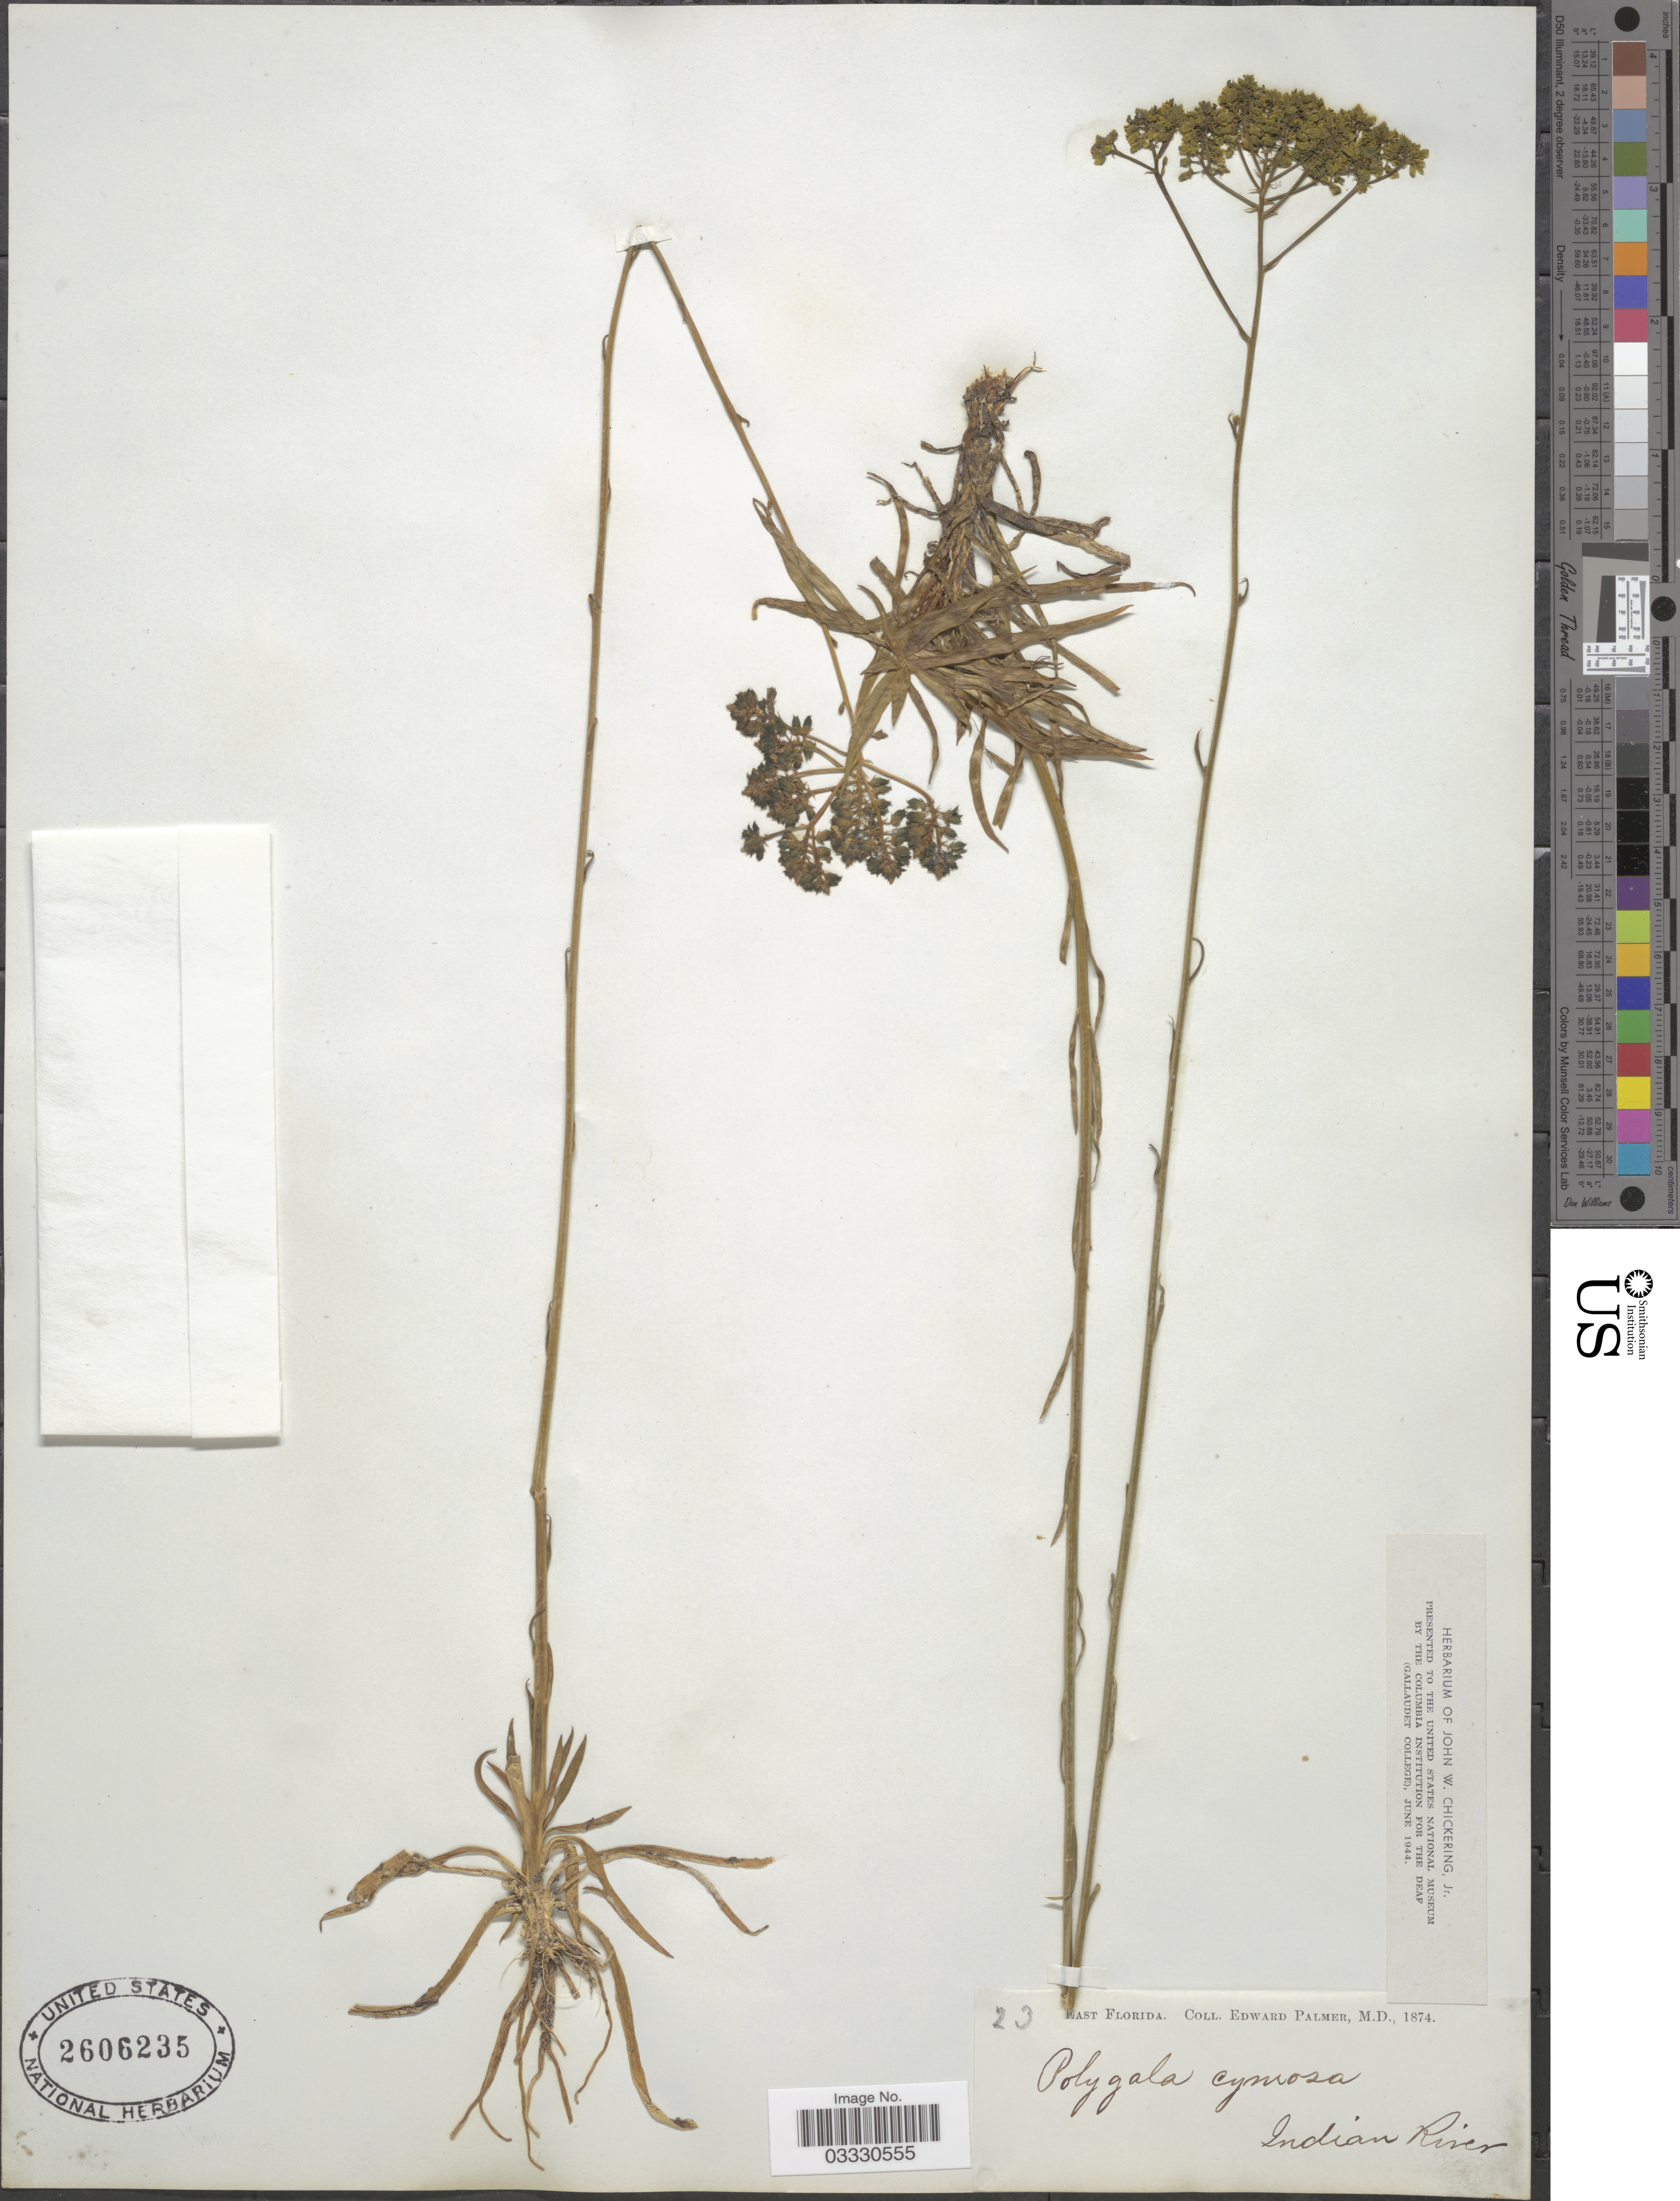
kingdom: Plantae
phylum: Tracheophyta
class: Magnoliopsida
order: Fabales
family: Polygalaceae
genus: Polygala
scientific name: Polygala cymosa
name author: Walter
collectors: E. Palmer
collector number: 23?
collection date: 1874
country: United States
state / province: Florida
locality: East Florida. Indian River.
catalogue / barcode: US 2606235